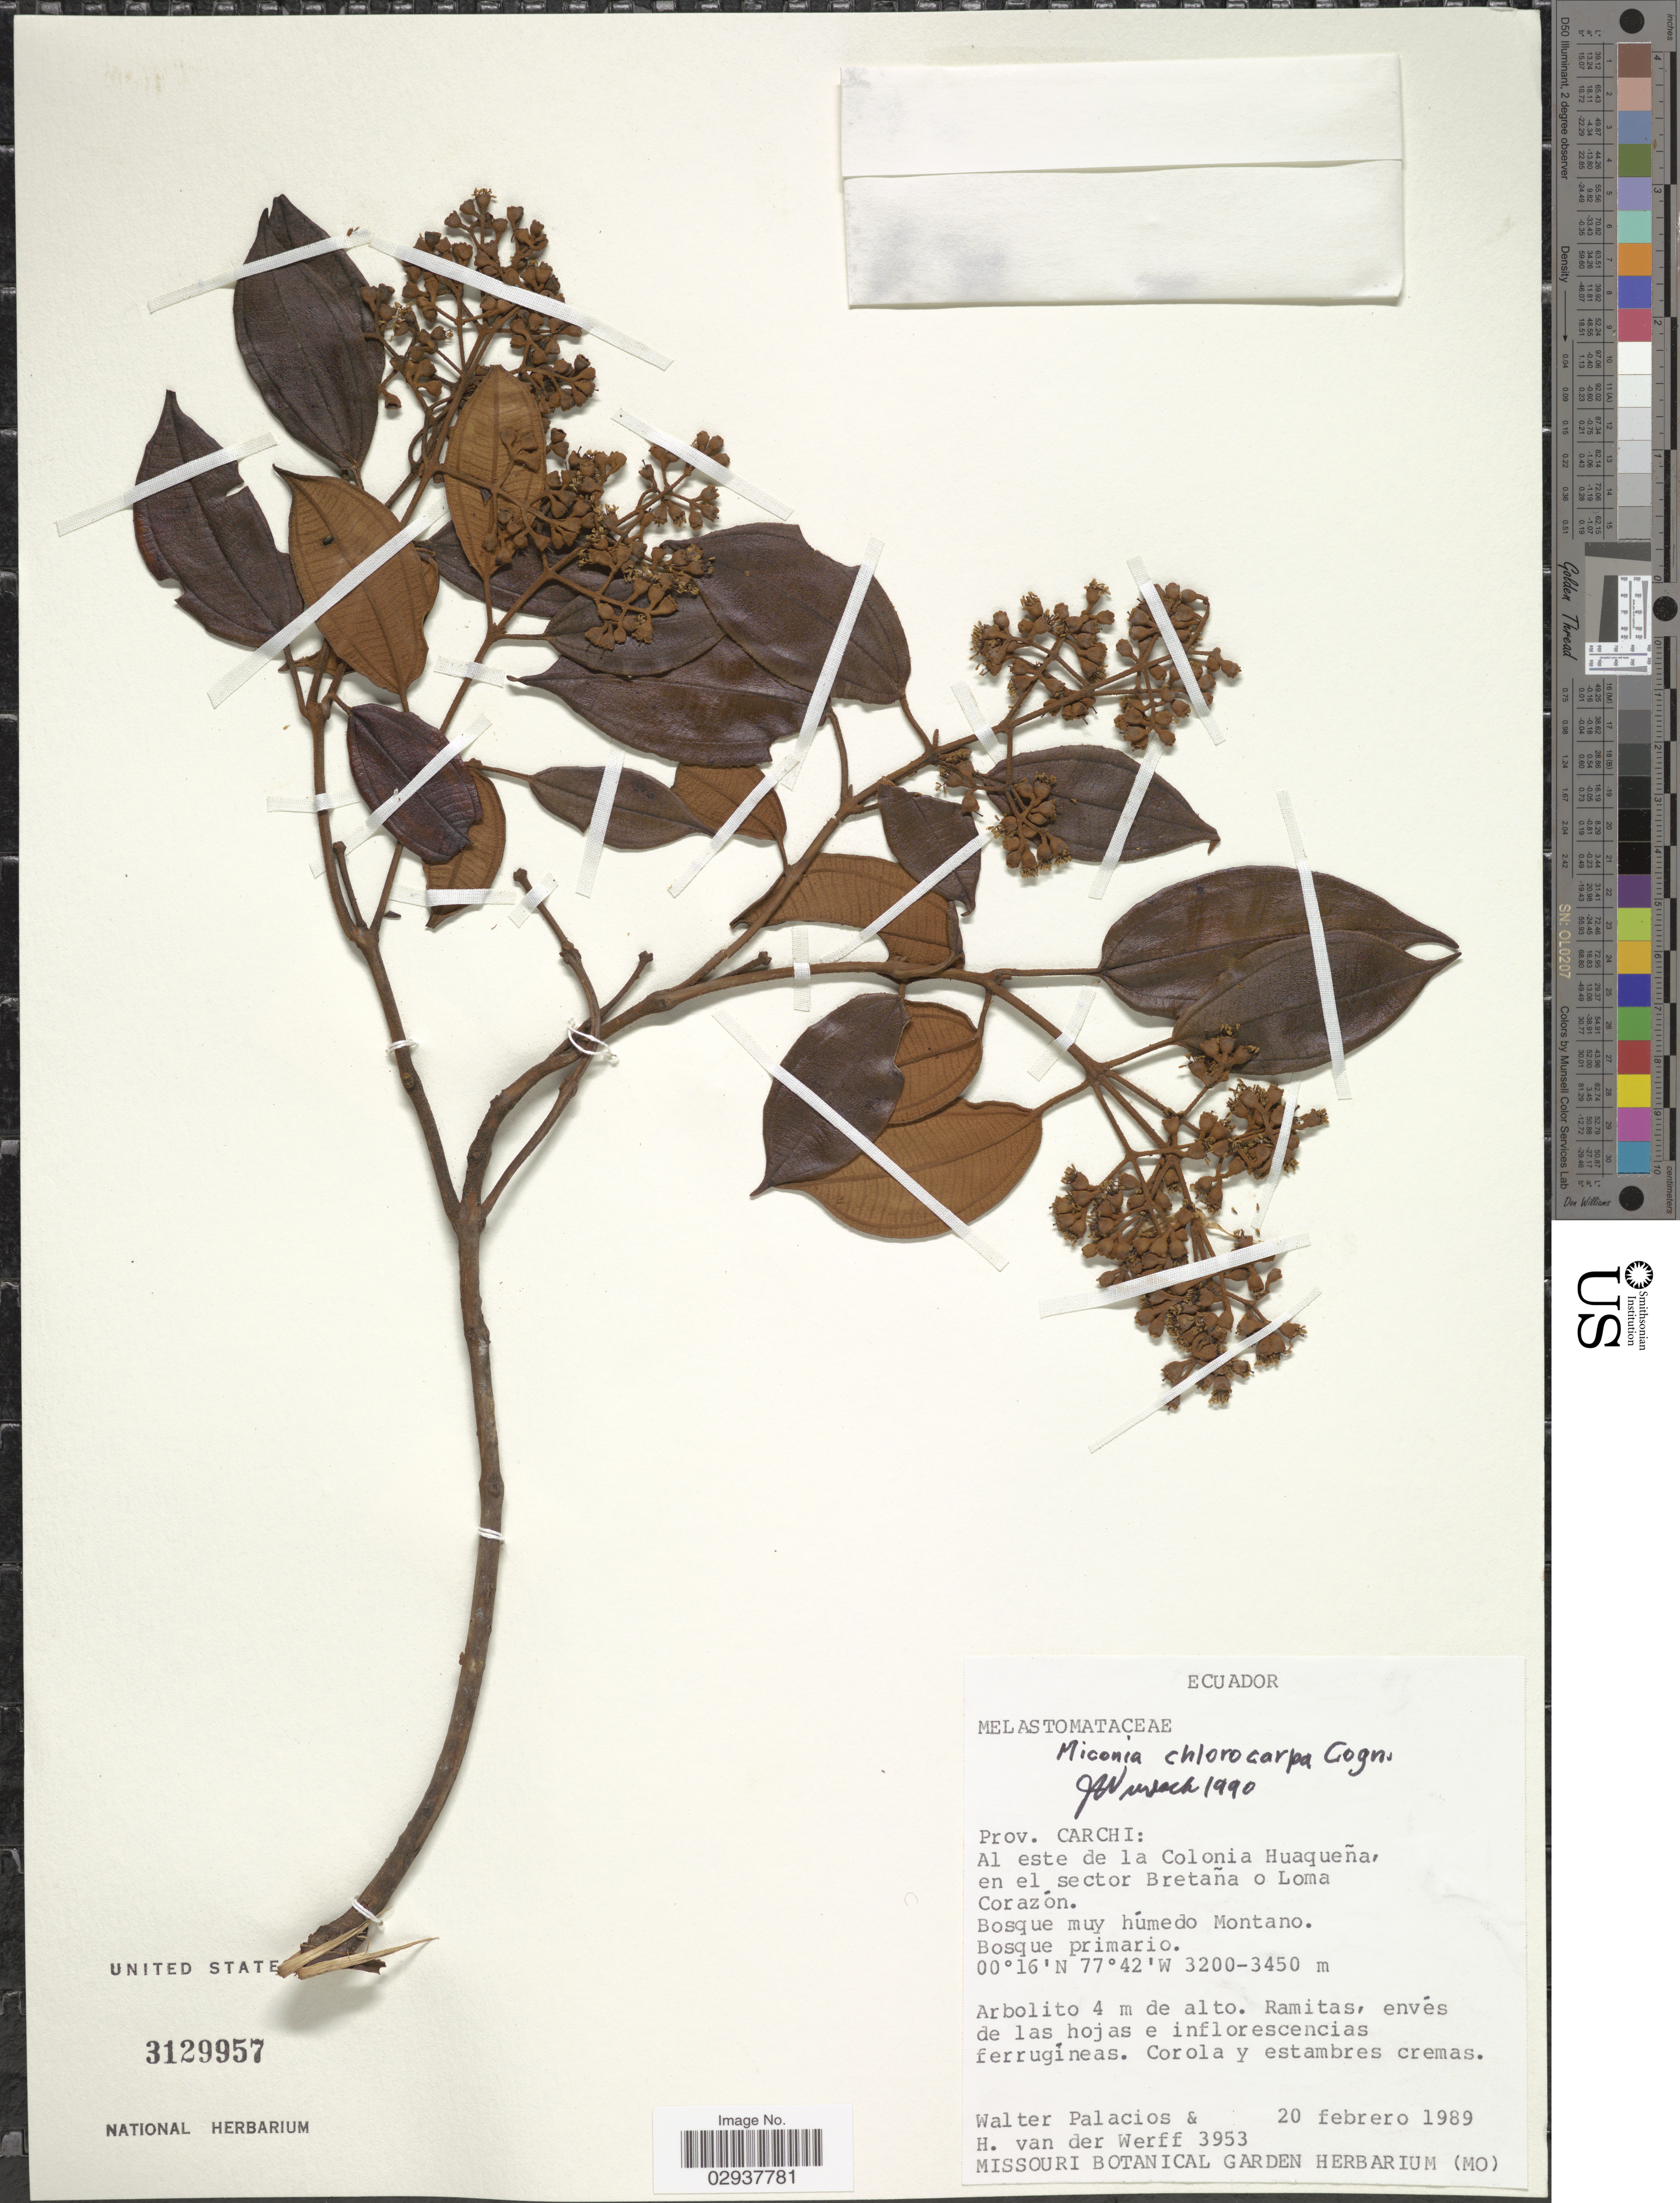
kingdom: Plantae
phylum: Tracheophyta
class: Magnoliopsida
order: Myrtales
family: Melastomataceae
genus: Miconia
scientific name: Miconia chlorocarpa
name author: Cogn.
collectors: W. Palacios & H. van der Werff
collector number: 3953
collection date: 1989-02-20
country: Ecuador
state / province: Carchi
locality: Prov. Carchi: Al este de la Colonia Huaqueña, en el sector Bretaña o Loma Corazón. Bosque muy húmedo Montano.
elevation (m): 3200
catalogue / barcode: US 3129957